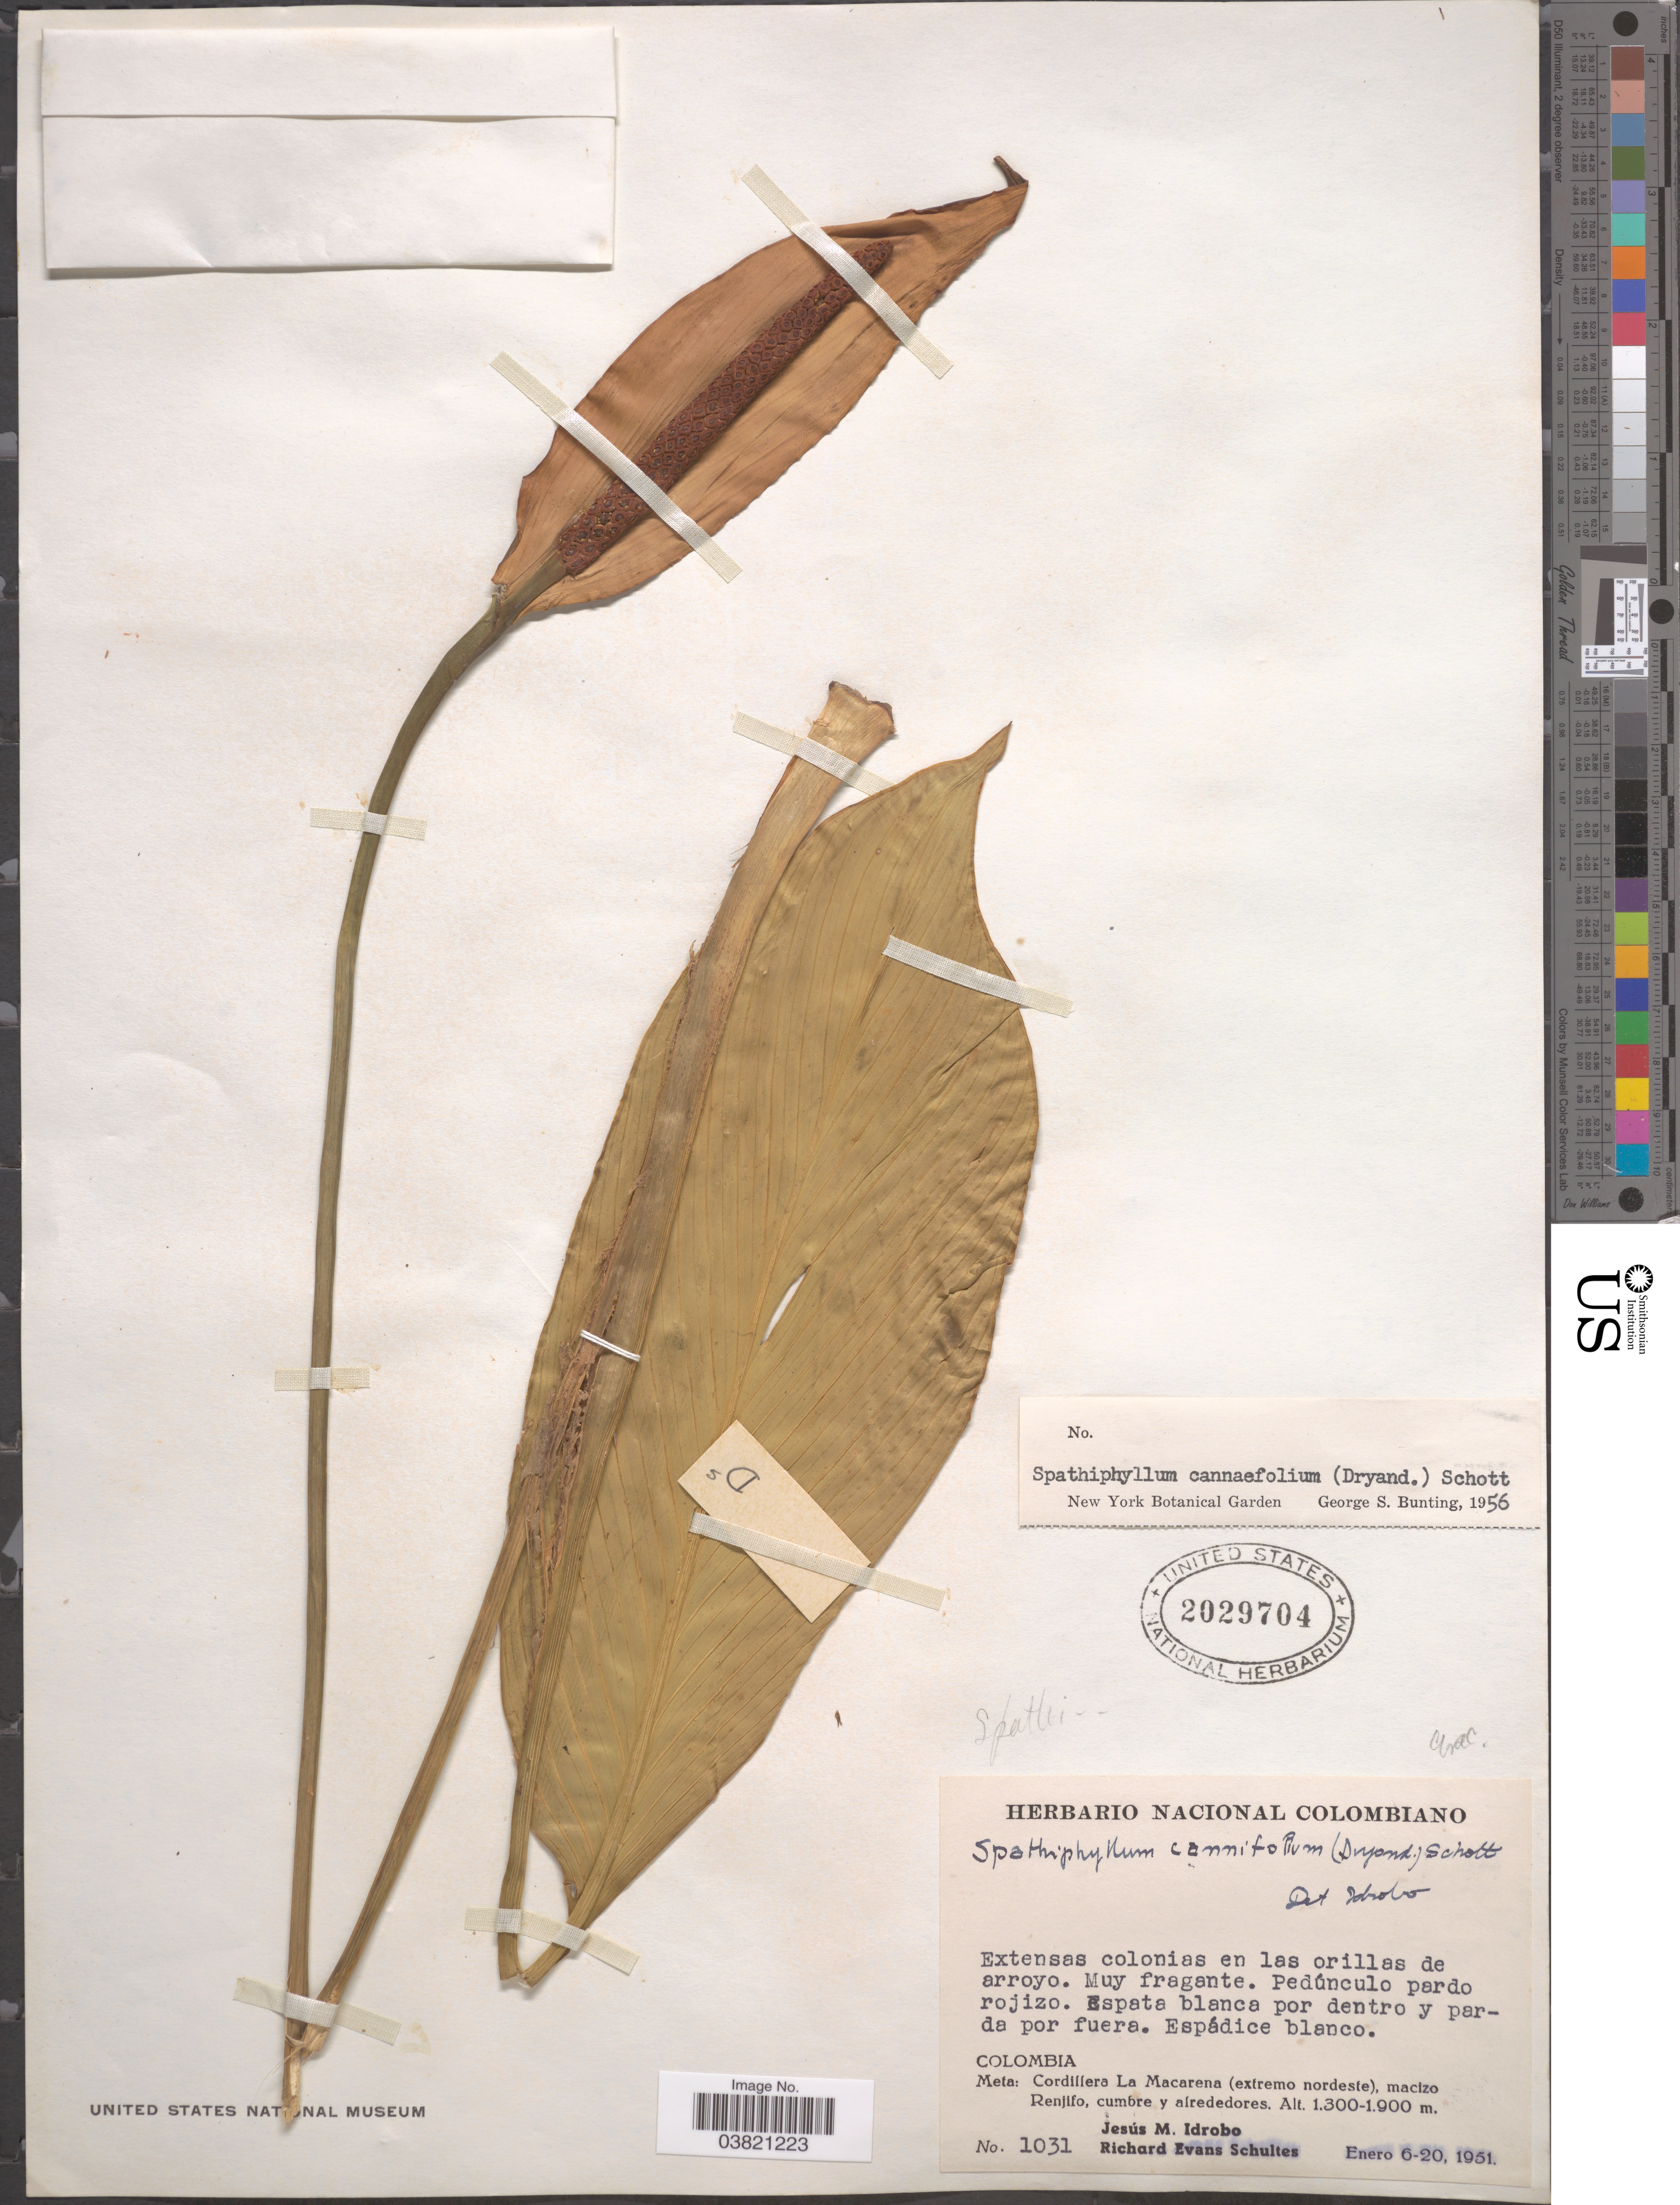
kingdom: Plantae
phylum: Tracheophyta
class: Liliopsida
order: Alismatales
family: Araceae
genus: Spathiphyllum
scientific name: Spathiphyllum cannifolium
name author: (Dryand. ex Sims) Schott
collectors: J. M. Idrobo & R. E. Schultes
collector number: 1031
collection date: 1951-01-06/1951-01-20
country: Colombia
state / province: Meta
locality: Cordillera La Macarena (extremo nordeste), macizo Renjifo, cumbre y alrededores.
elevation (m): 1300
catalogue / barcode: US 2029704